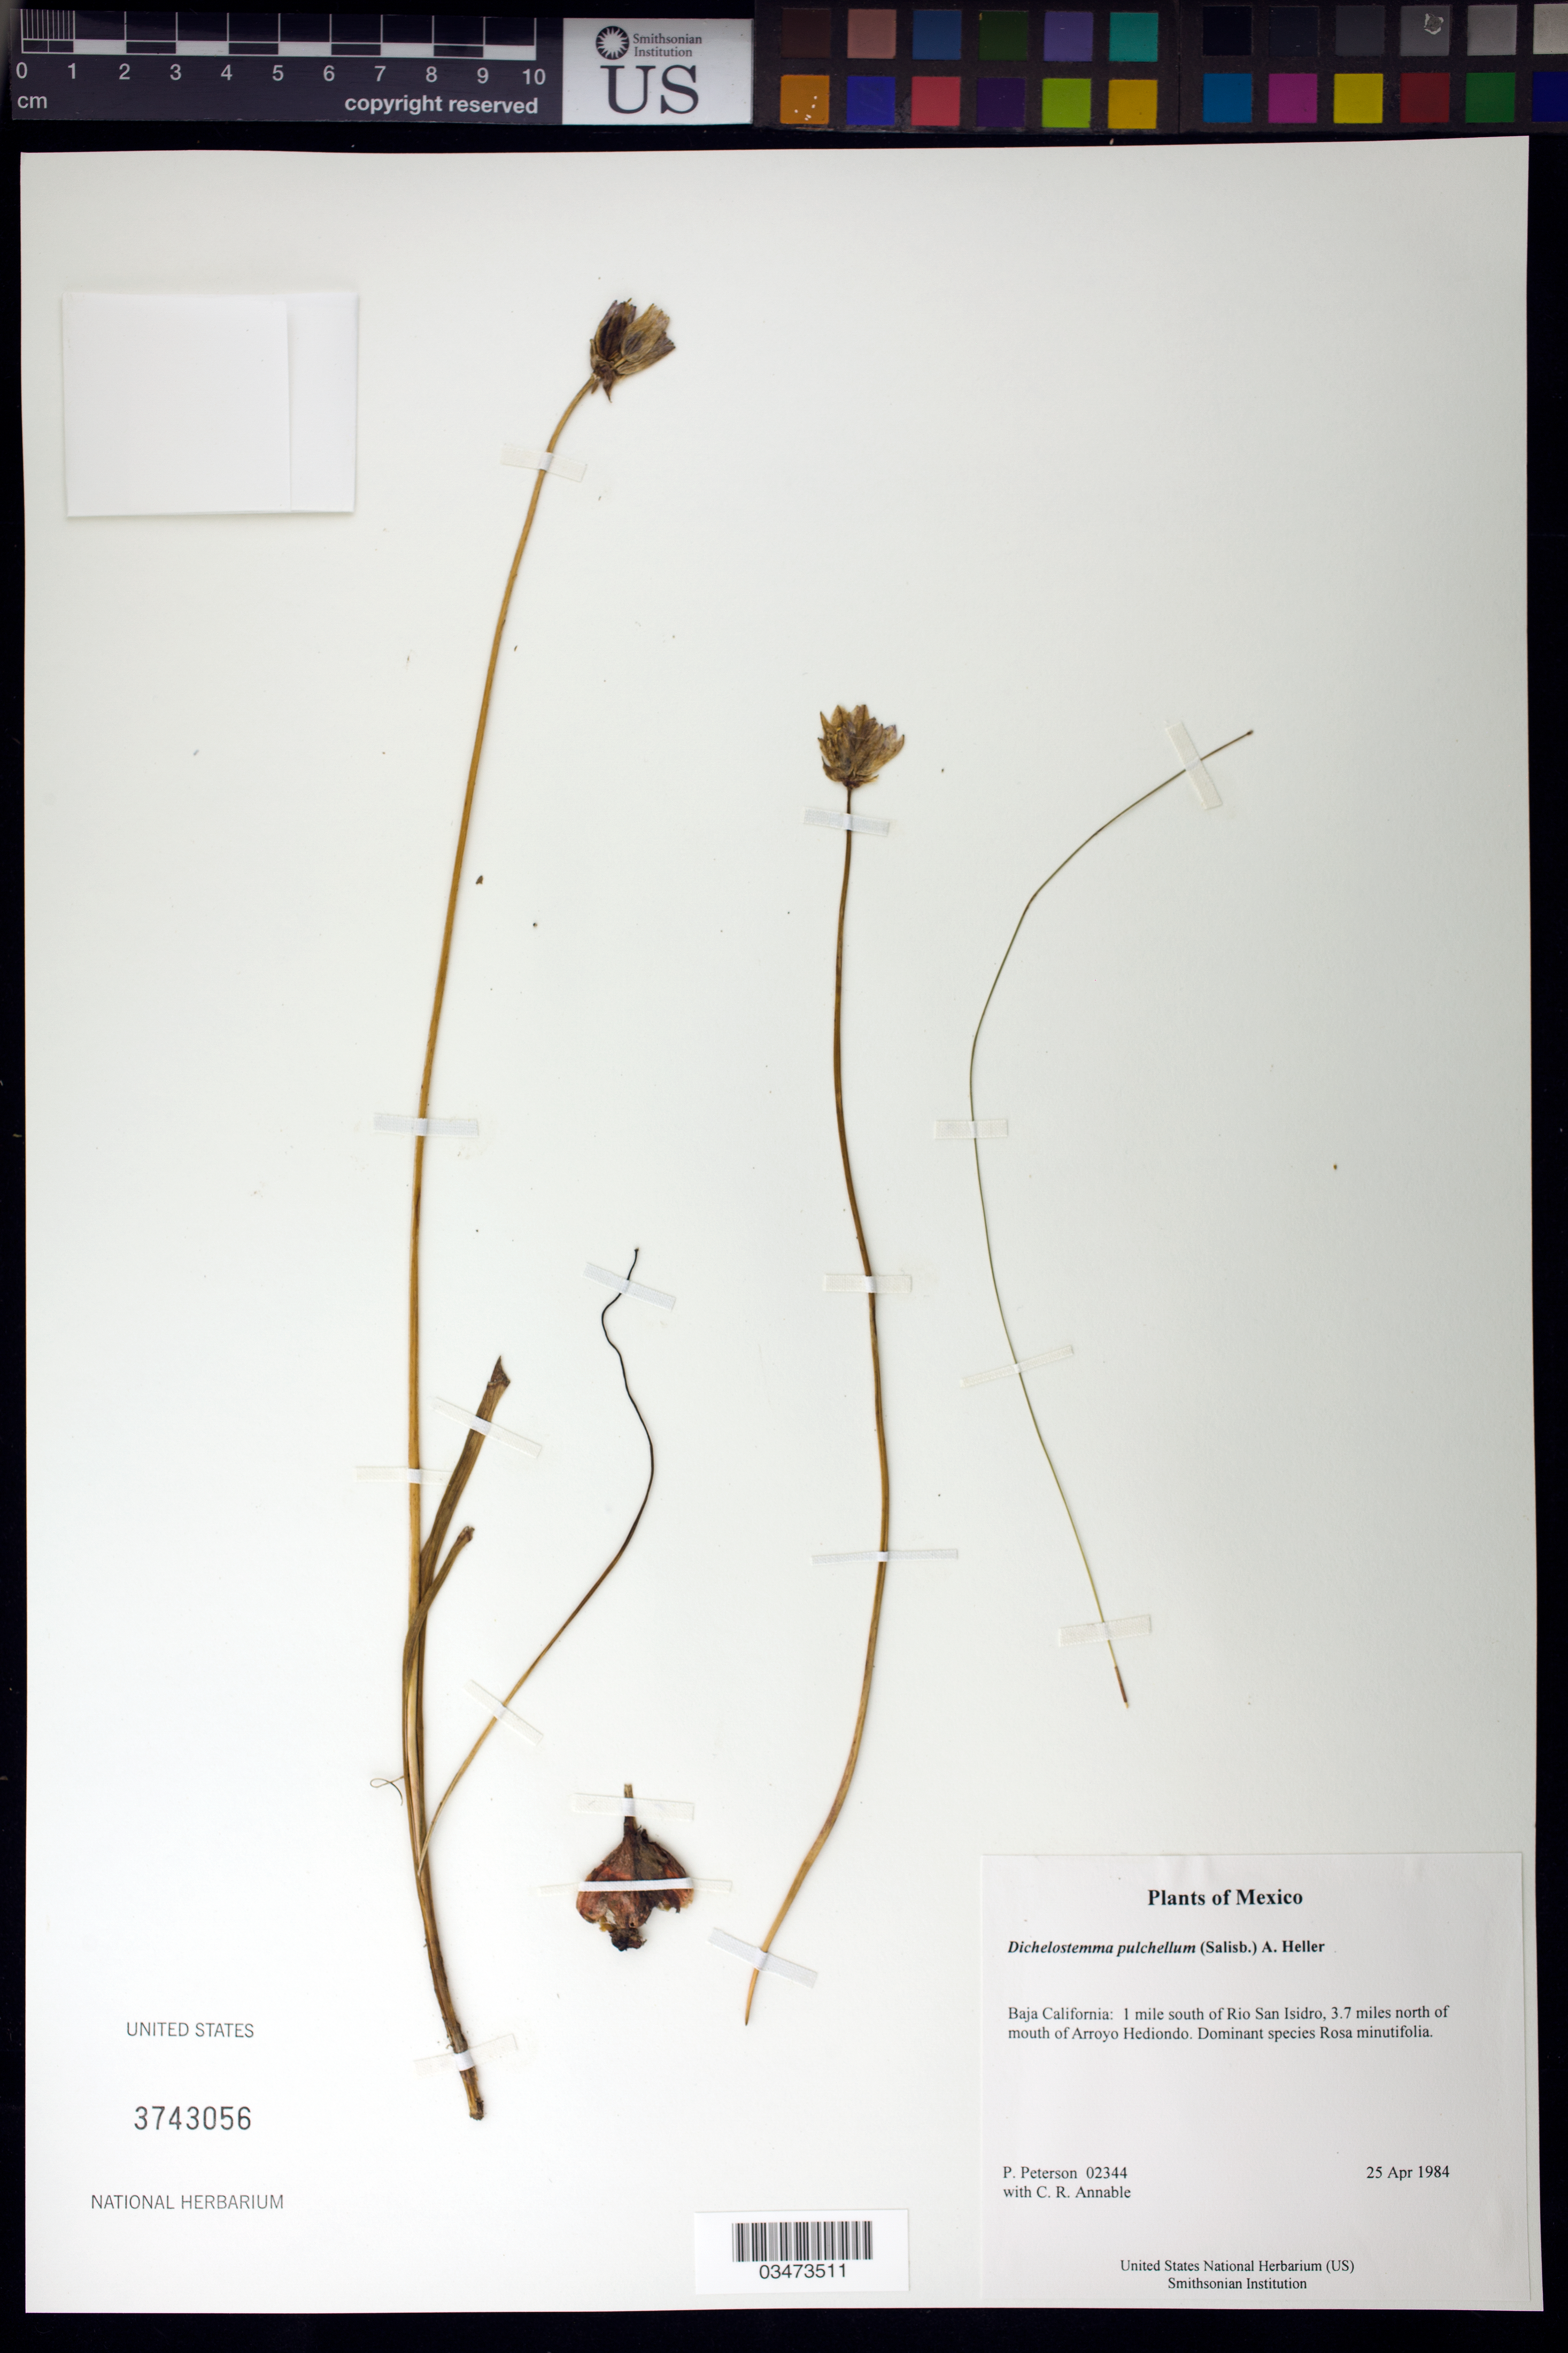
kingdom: Plantae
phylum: Tracheophyta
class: Liliopsida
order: Asparagales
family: Asparagaceae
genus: Dichelostemma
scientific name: Dichelostemma pulchellum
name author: (Salisb.) A. Heller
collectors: P. M. Peterson & C. R. Annable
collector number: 02344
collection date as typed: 25 Apr 1984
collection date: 1984-04-25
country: Mexico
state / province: Baja California Norte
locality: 1 mile south of Rio San Isidro, 3.7 miles north of mouth of Arroyo Hediondo.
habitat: Dominant species Rosa minutifolia.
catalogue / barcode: US 3743056